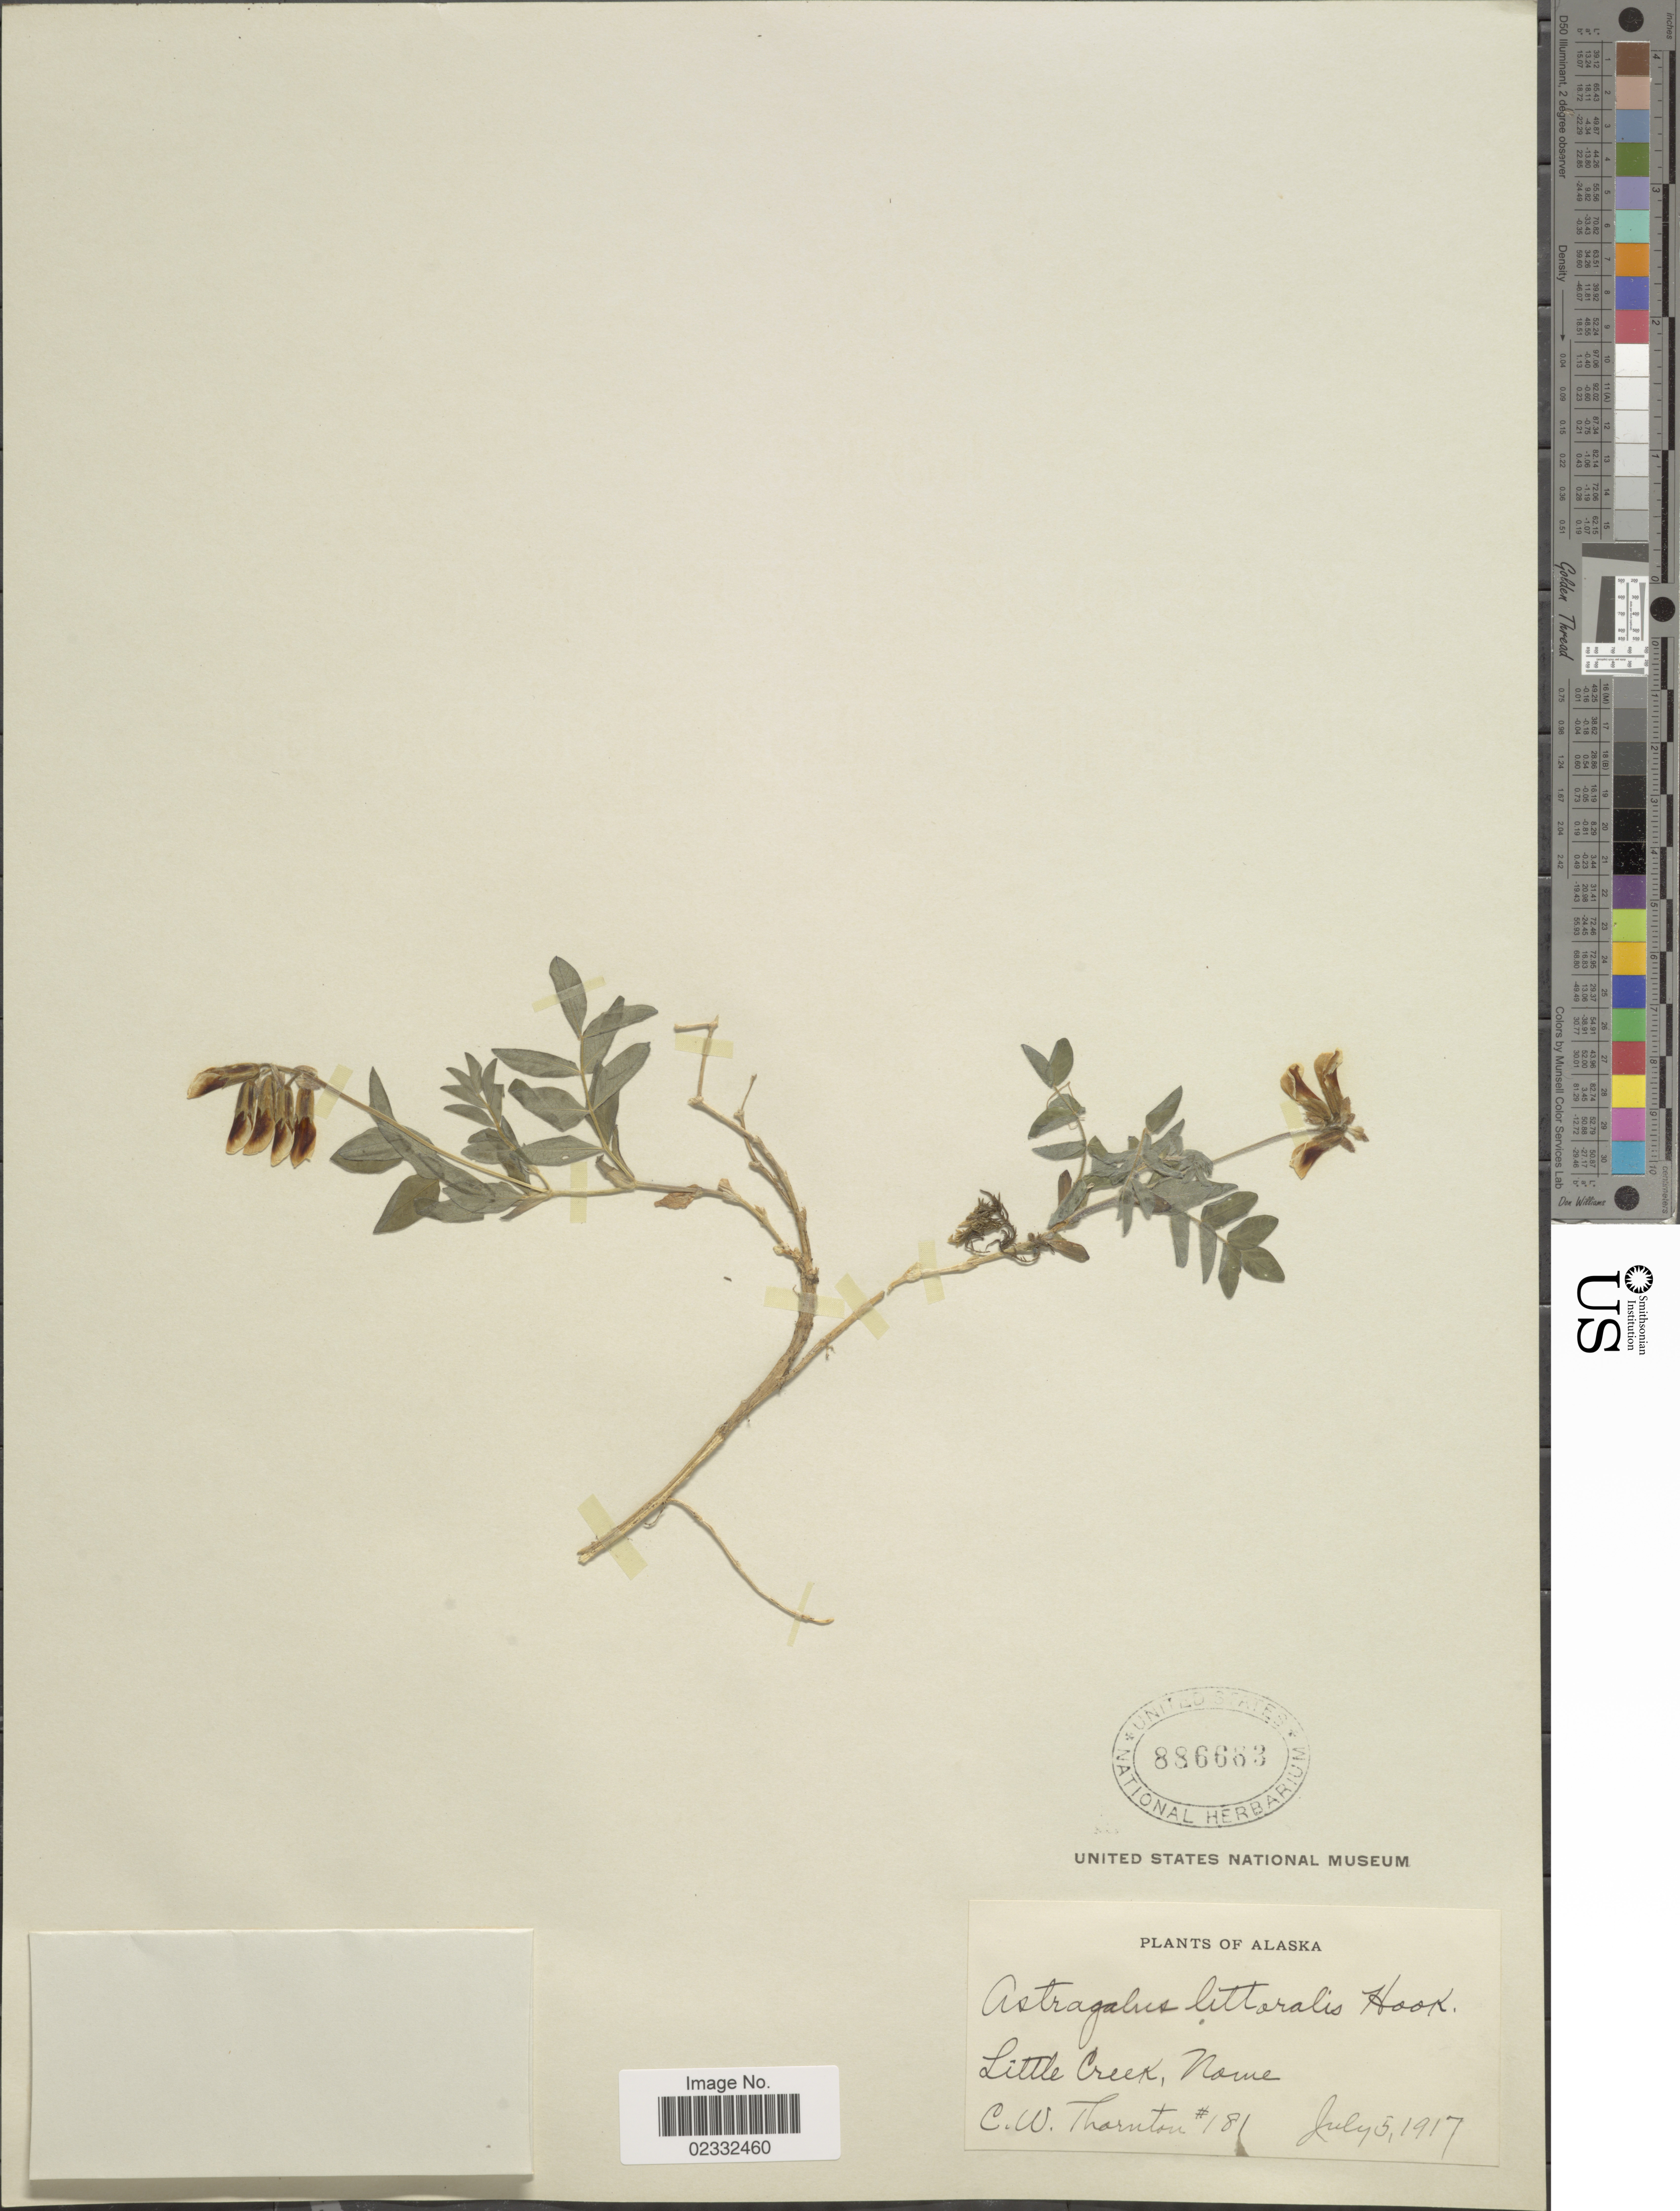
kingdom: Plantae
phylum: Tracheophyta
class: Magnoliopsida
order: Fabales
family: Fabaceae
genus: Astragalus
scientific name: Astragalus littoralis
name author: (Hook.) Coville & Standl. ex Mertie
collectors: C. Thornton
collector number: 181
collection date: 1917-07-05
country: United States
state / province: Alaska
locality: Alaska, Little Creek, Nome.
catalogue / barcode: US 886683